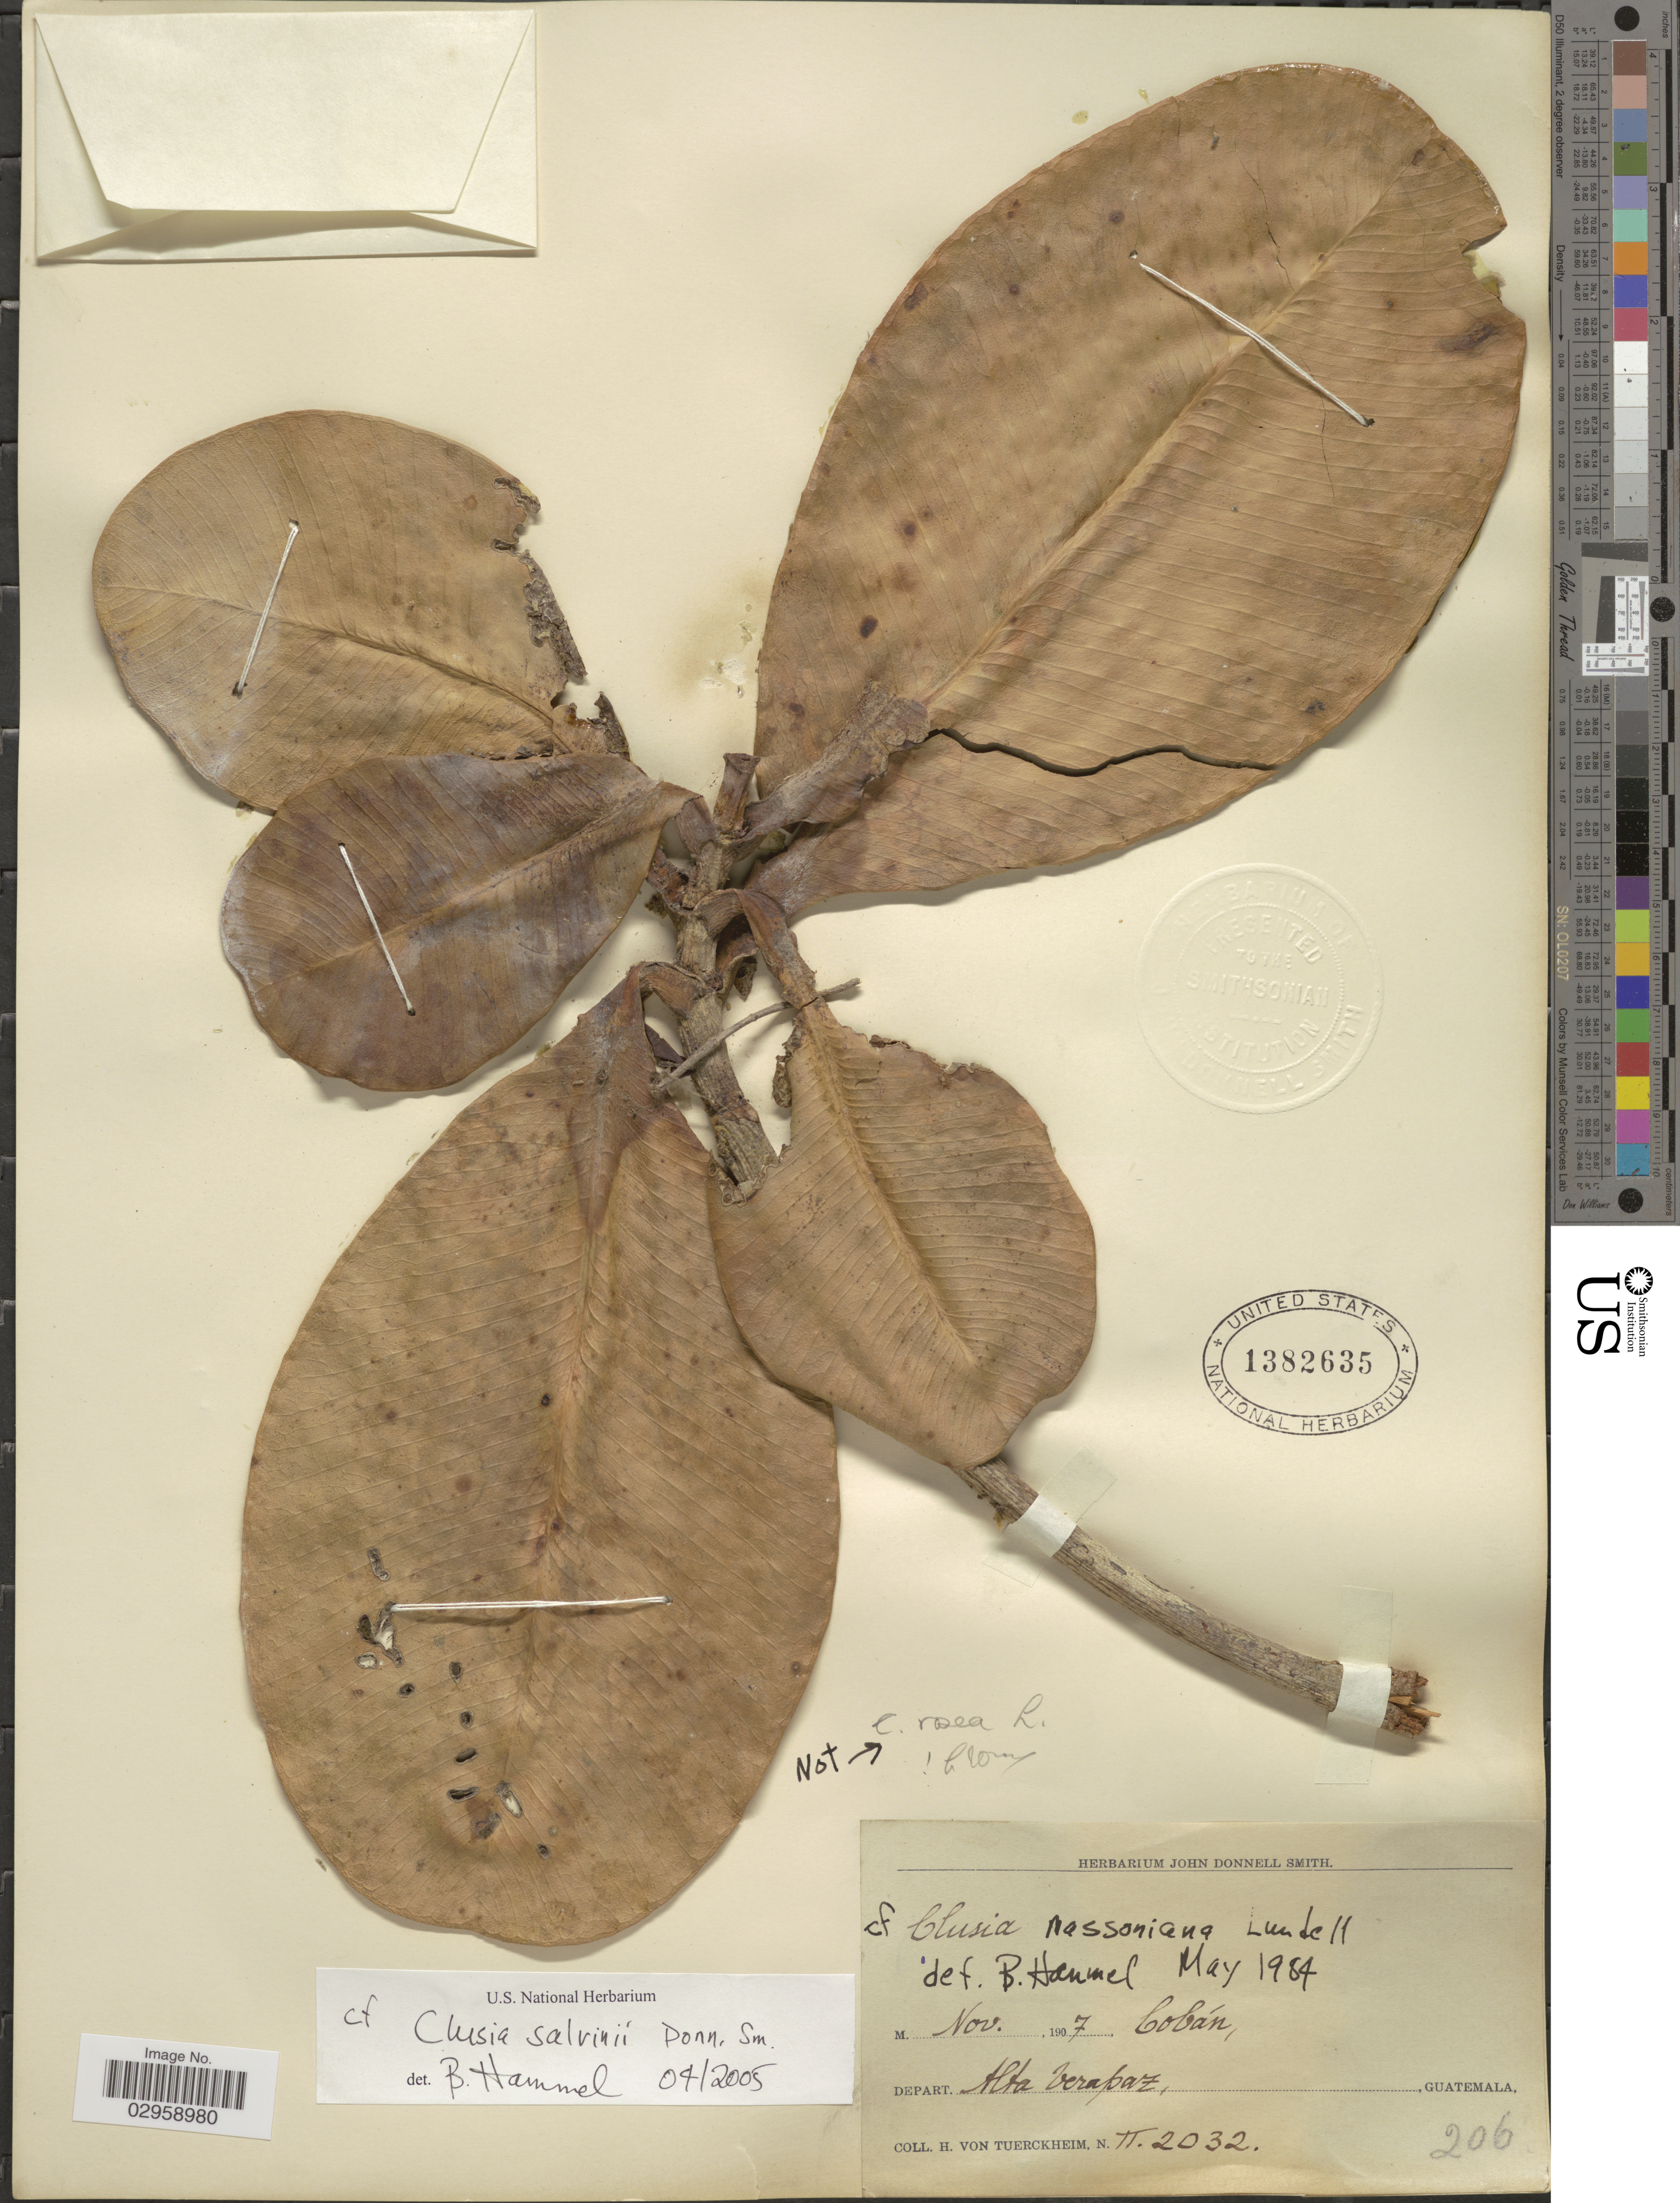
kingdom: Plantae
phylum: Tracheophyta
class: Magnoliopsida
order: Malpighiales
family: Clusiaceae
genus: Clusia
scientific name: Clusia salvinii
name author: Donn. Sm.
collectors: H. von Tuerckheim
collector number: II2032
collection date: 1907-11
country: Guatemala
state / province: Alta Verapaz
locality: Cobán. Depart. Alta Verapaz.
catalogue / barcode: US 1382635